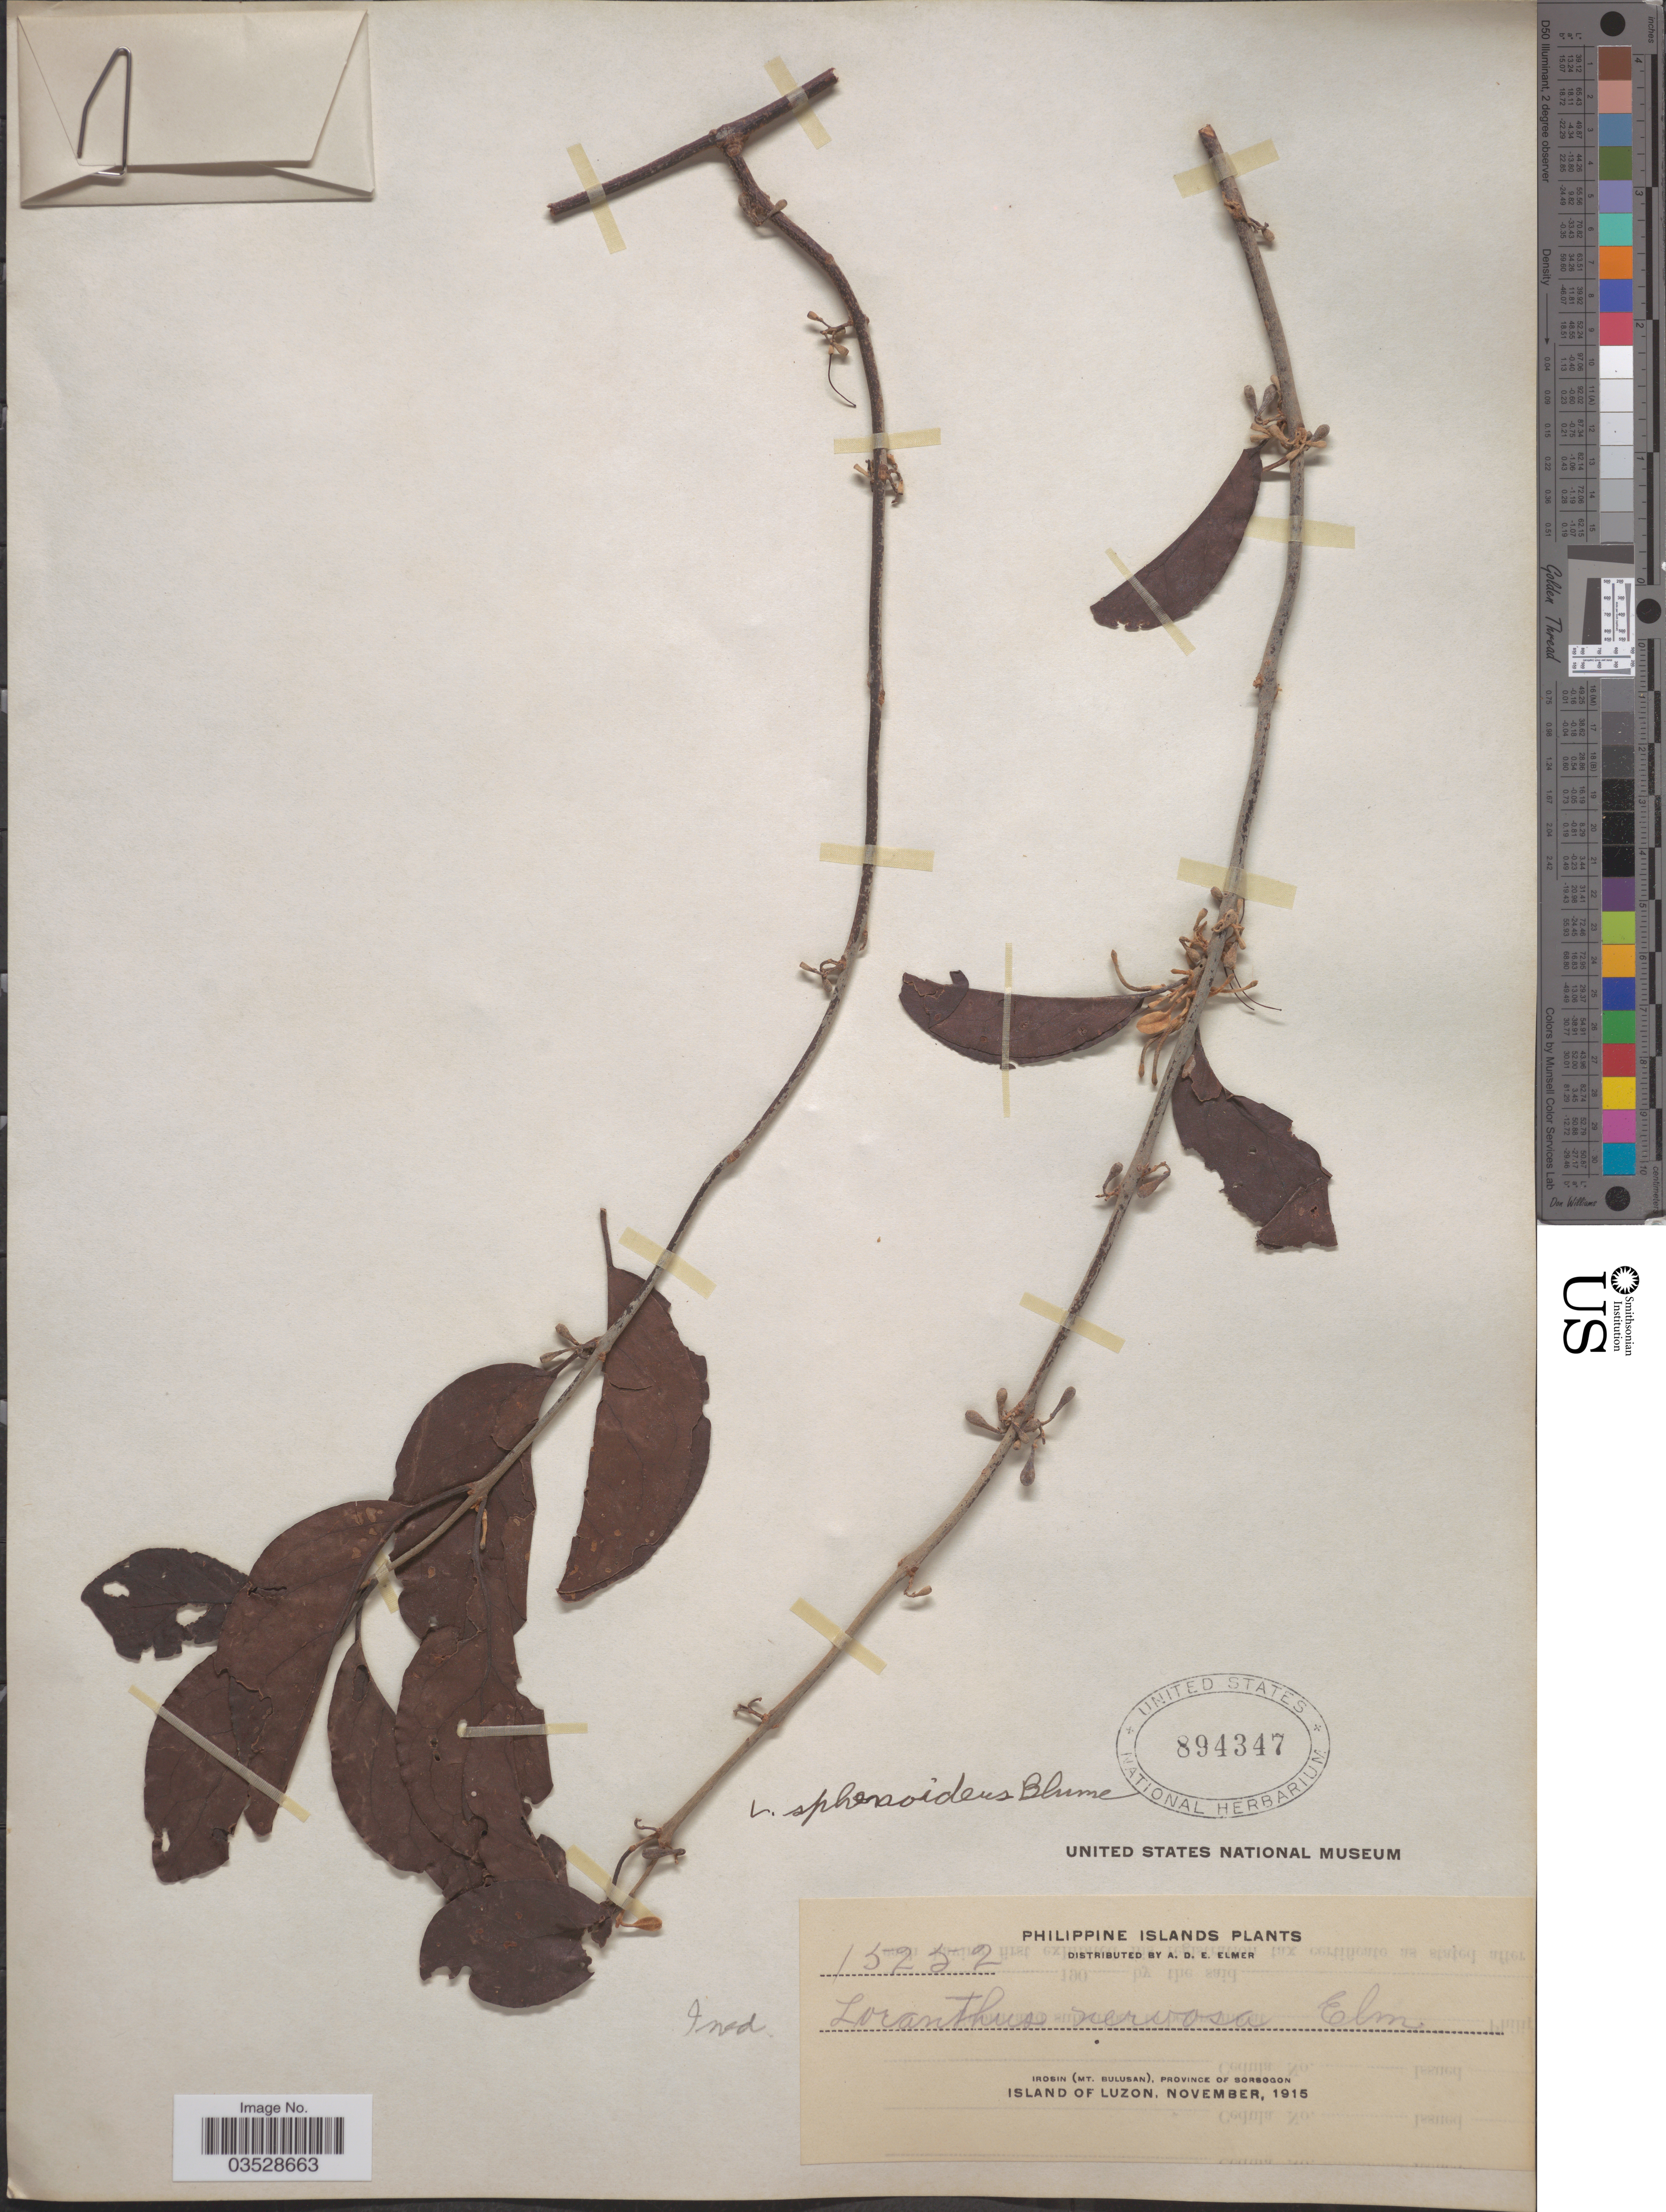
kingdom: Plantae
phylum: Tracheophyta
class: Magnoliopsida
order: Santalales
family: Loranthaceae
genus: Loranthus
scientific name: Loranthus sphenoideus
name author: Blume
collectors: A. D. E. Elmer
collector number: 15252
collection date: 1915-11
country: Philippines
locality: Irosin (Mt. Bulusan), Province of Sorsogon. Island of Luzon.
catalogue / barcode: US 894347